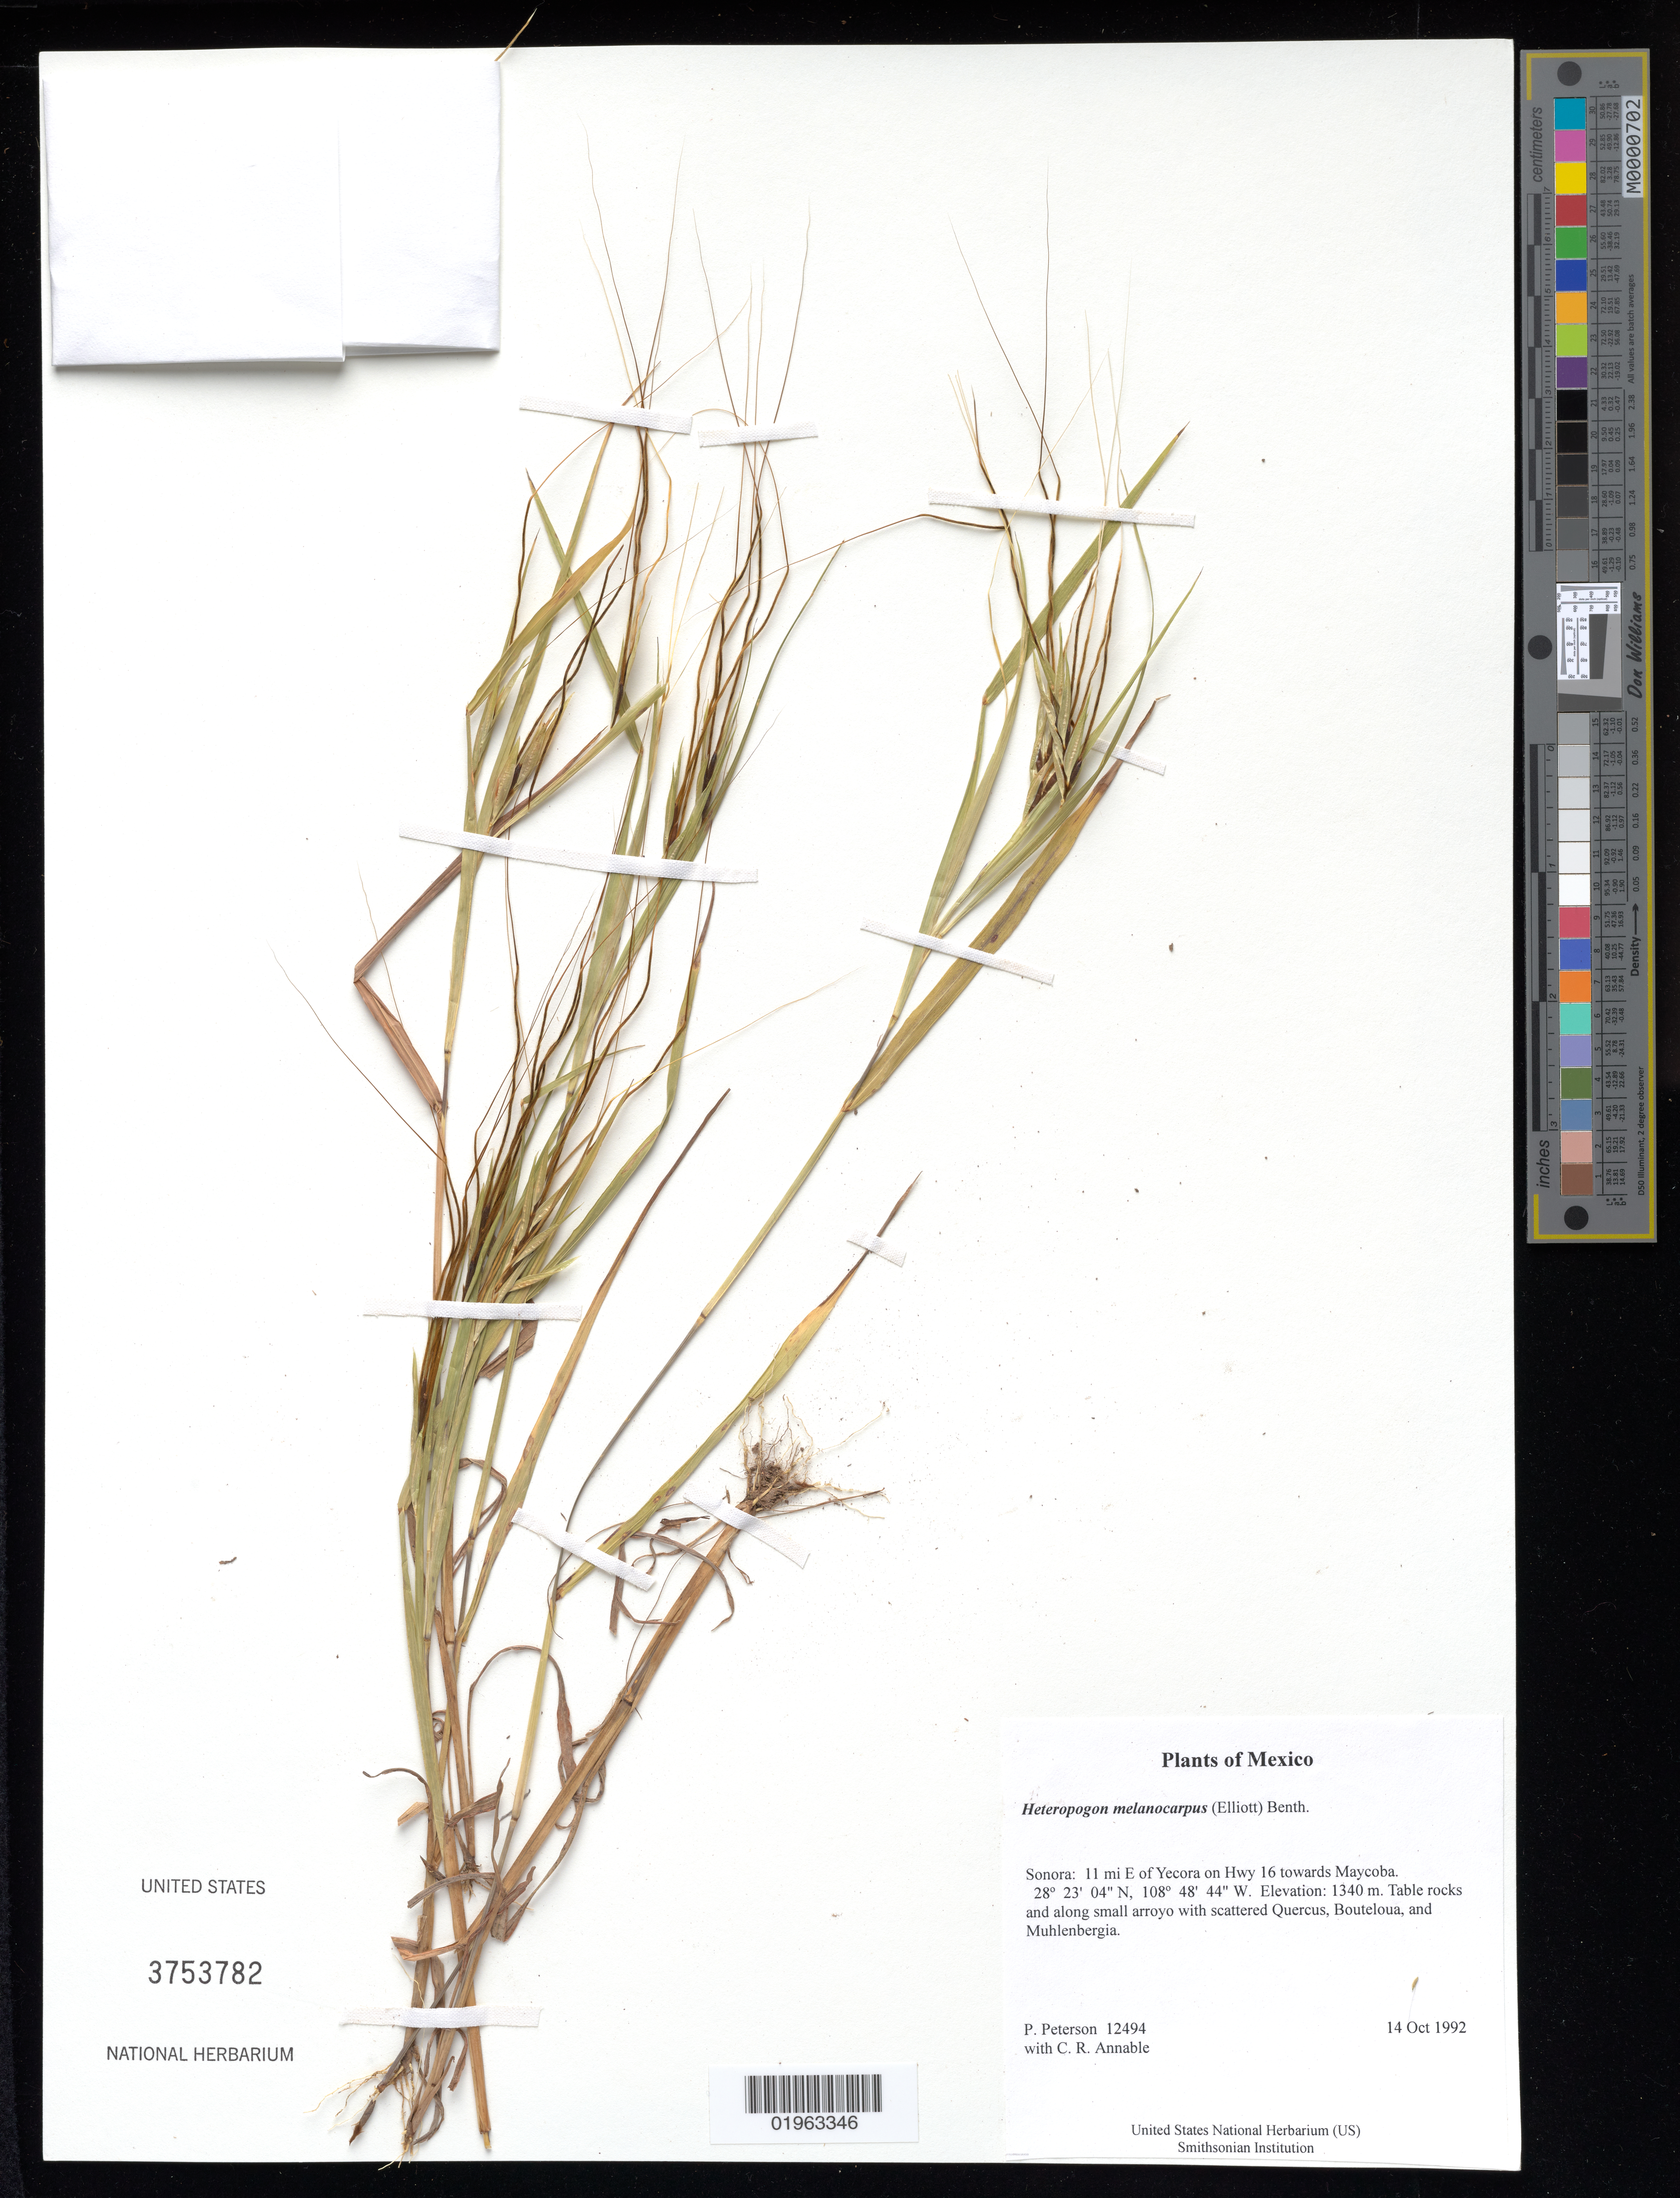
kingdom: Plantae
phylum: Tracheophyta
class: Liliopsida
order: Poales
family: Poaceae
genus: Heteropogon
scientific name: Heteropogon melanocarpus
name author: (Elliott) Benth.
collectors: P. M. Peterson & C. R. Annable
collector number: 12494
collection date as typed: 14 Oct 1992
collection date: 1992-10-14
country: Mexico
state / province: Sonora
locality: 11 mi E of Yecora on Hwy 16 towards Maycoba.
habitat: Table rocks and along small arroyo with scattered Quercus, Bouteloua, and Muhlenbergia.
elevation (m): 1340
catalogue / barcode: US 3753782